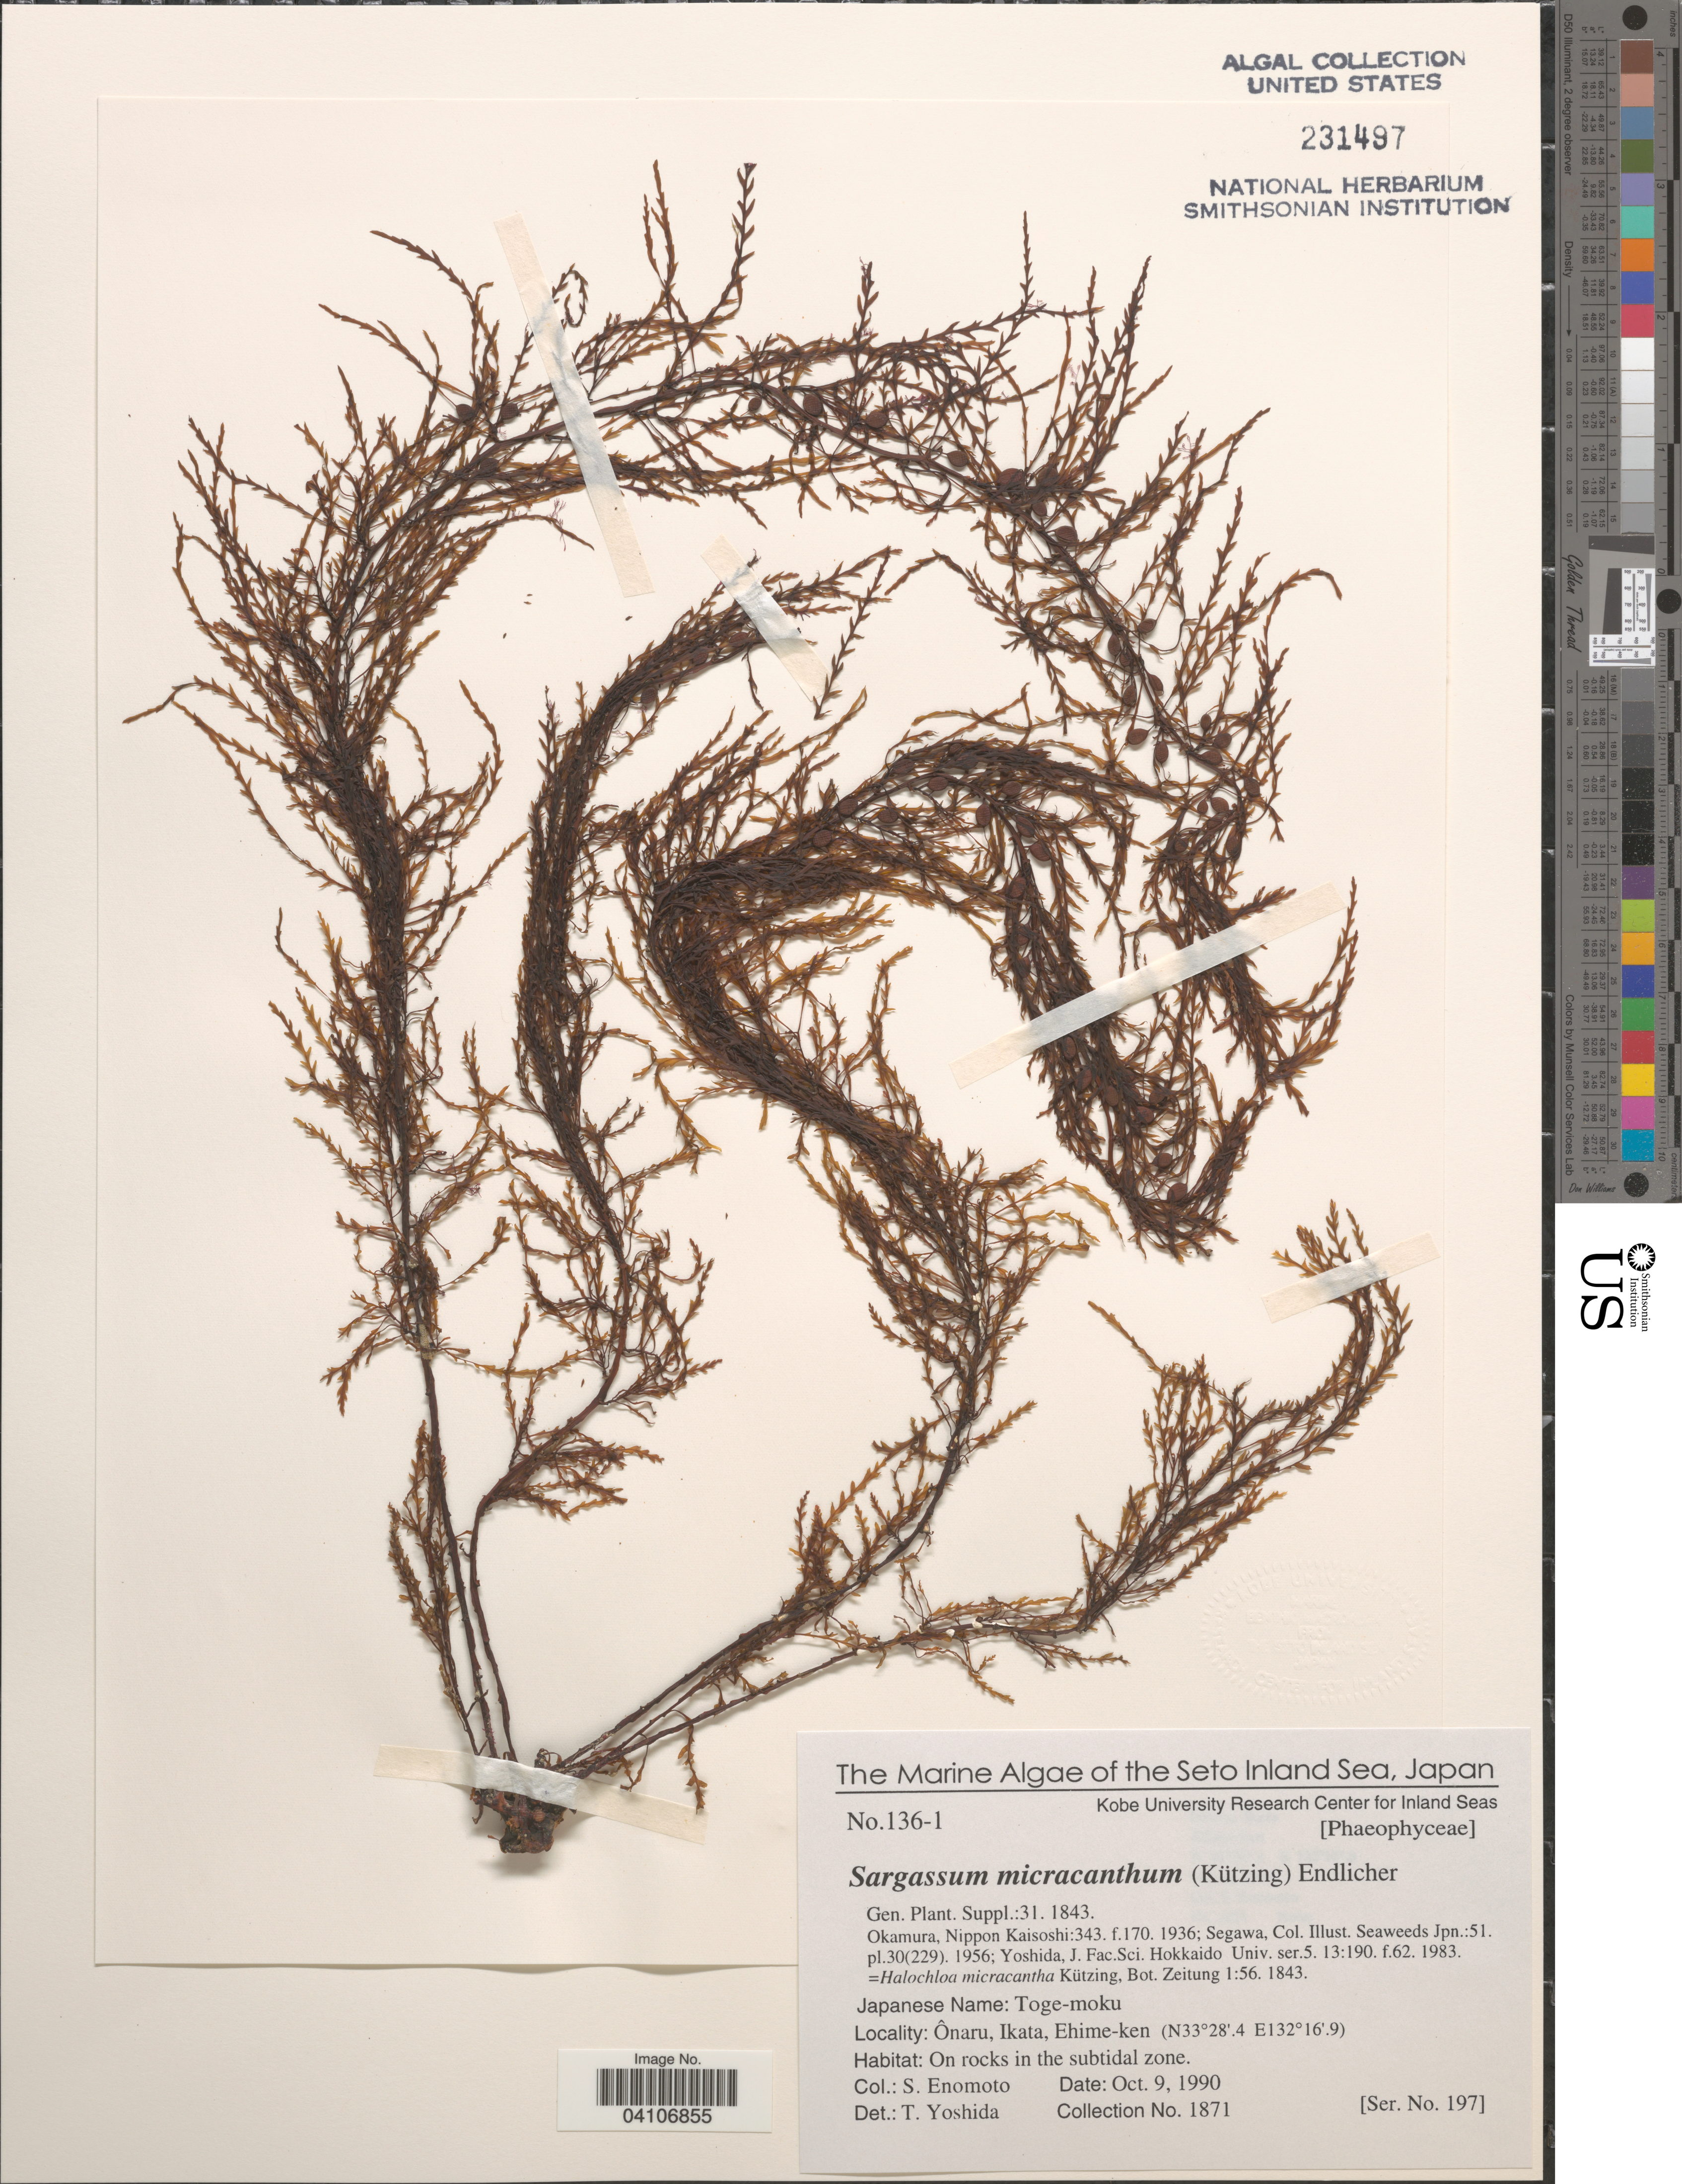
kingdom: Chromista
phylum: Ochrophyta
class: Phaeophyceae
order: Fucales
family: Sargassaceae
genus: Sargassum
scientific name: Sargassum micracanthum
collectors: S. Enomoto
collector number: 1871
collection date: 1990-10-09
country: Japan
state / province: Ehime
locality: The Seto Inland Sea. Ônaru, Ikata, Ehime-ken. On rocks in the subtidal zone.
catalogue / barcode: US 231497